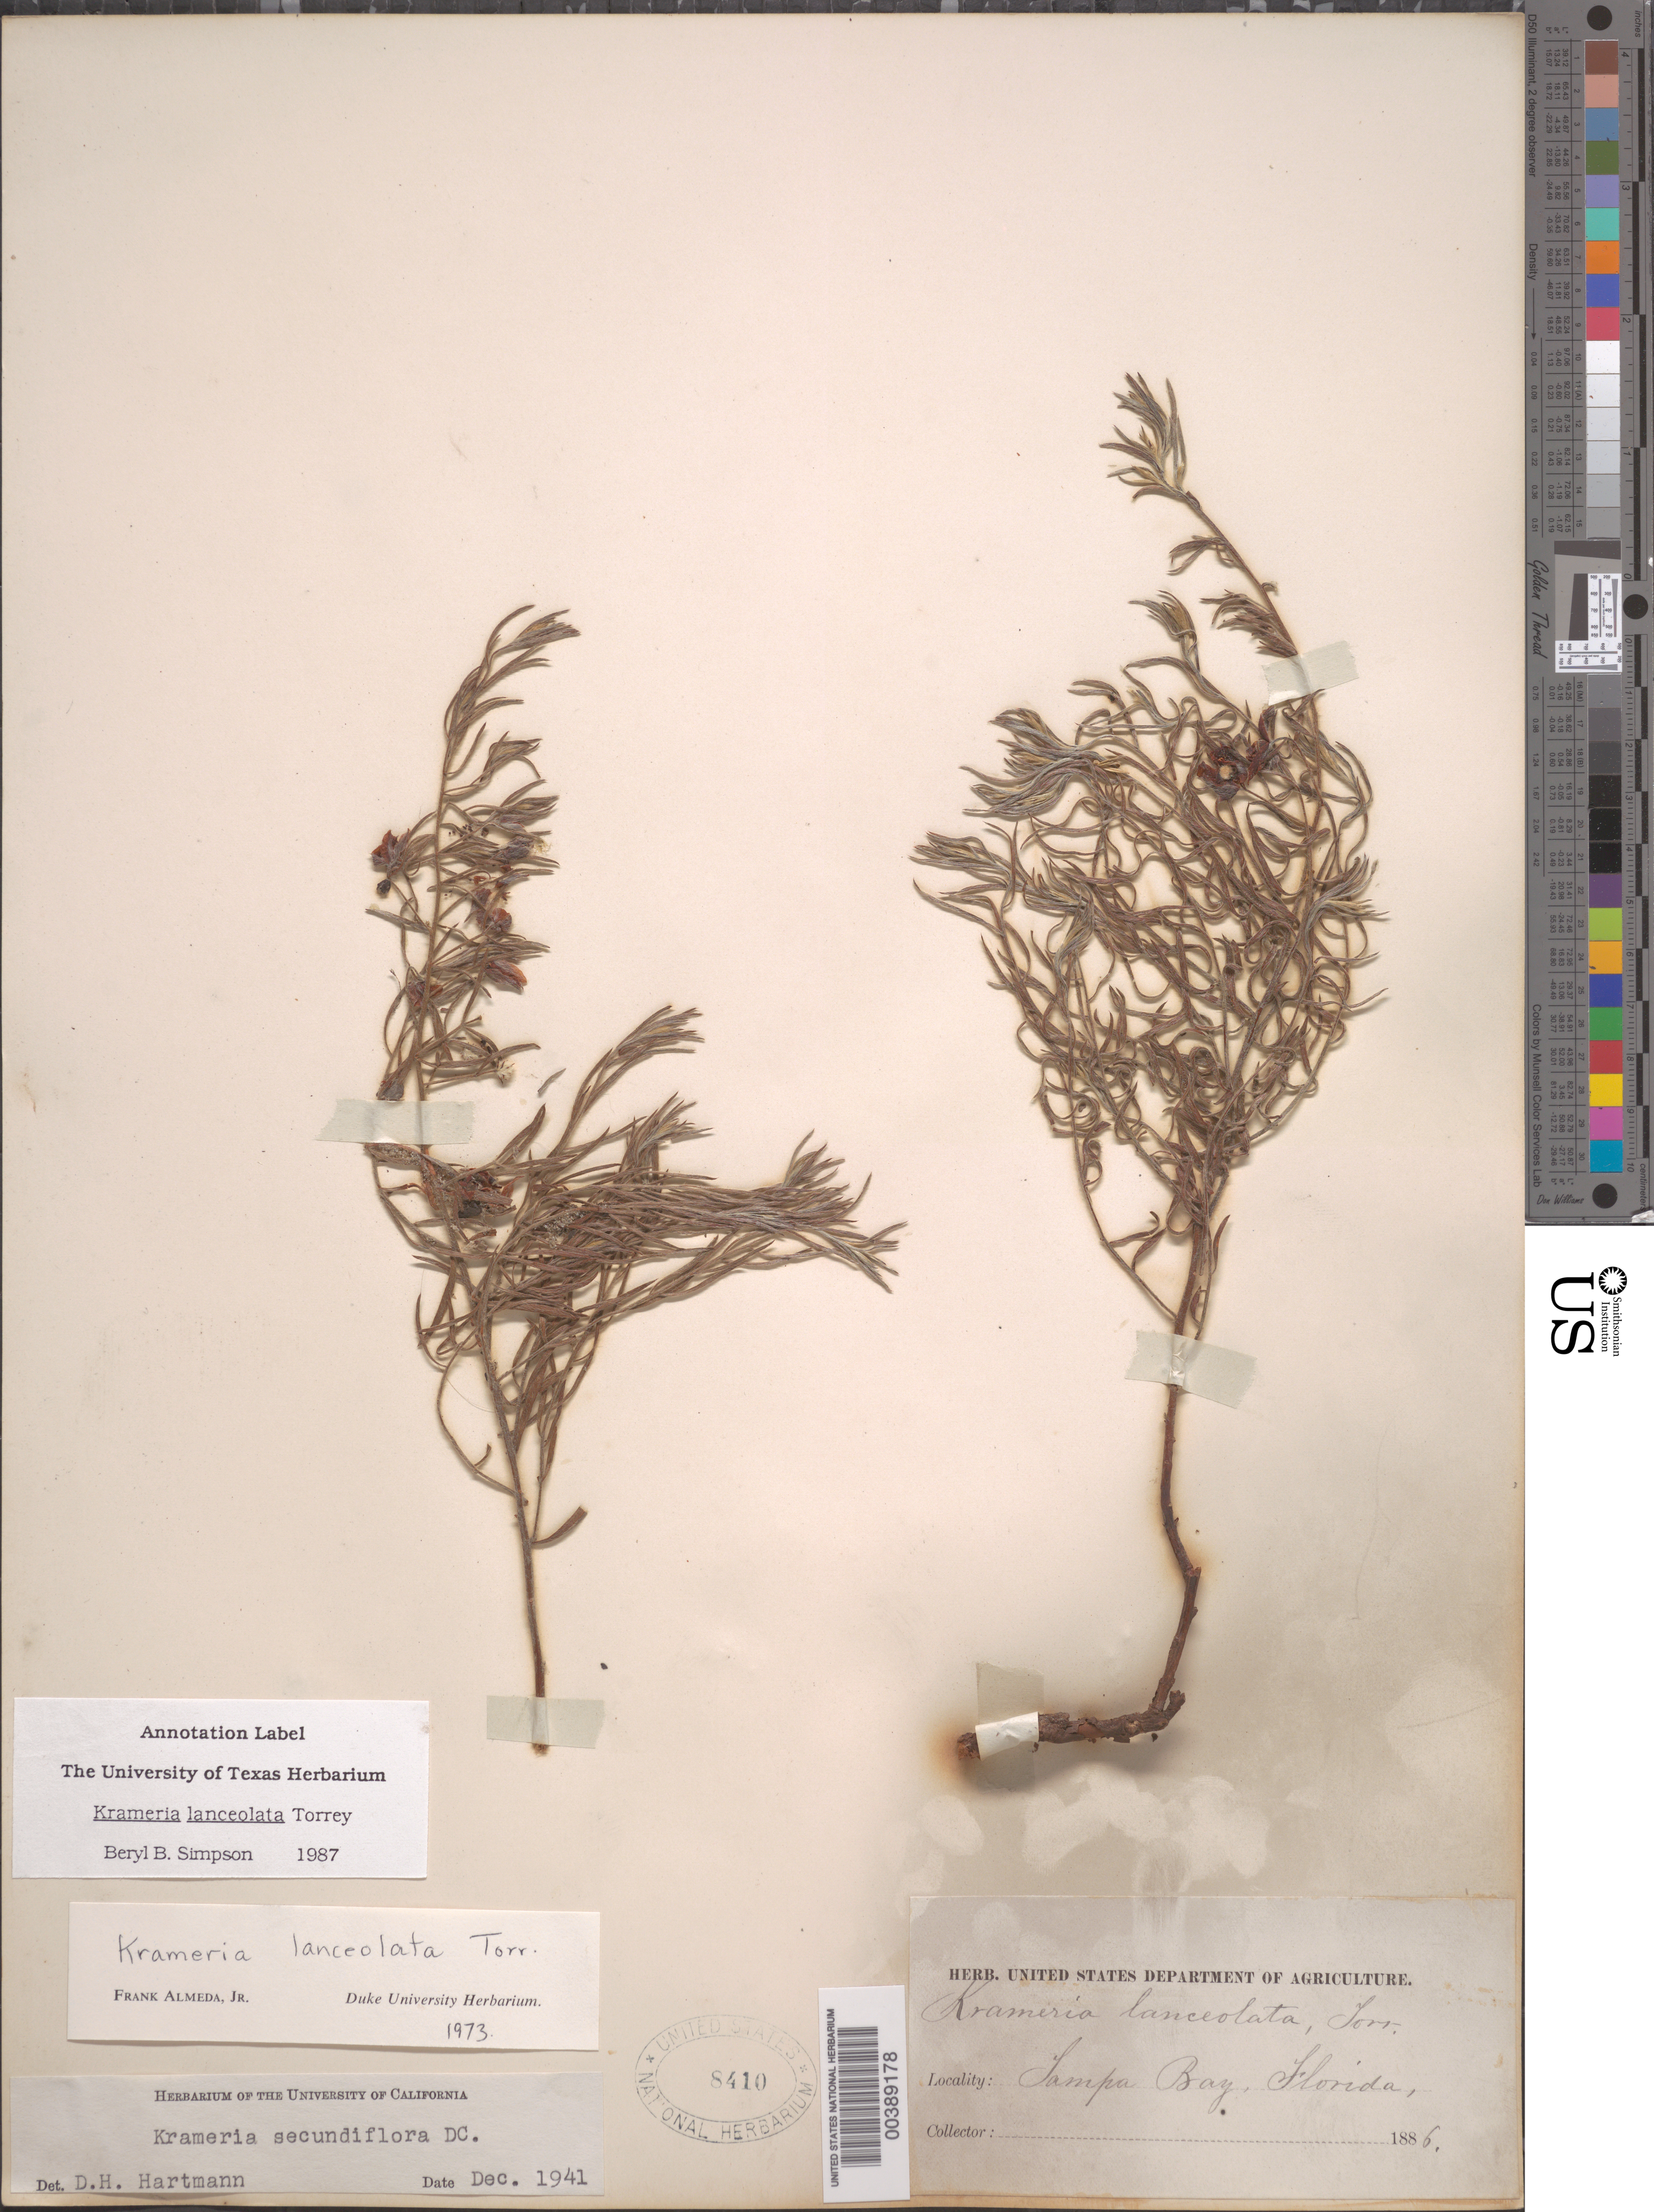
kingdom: Plantae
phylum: Tracheophyta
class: Magnoliopsida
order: Zygophyllales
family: Krameriaceae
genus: Krameria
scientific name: Krameria lanceolata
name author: Torr.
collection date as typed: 1896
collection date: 1896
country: United States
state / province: Florida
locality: Tampa bay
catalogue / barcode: US 8410